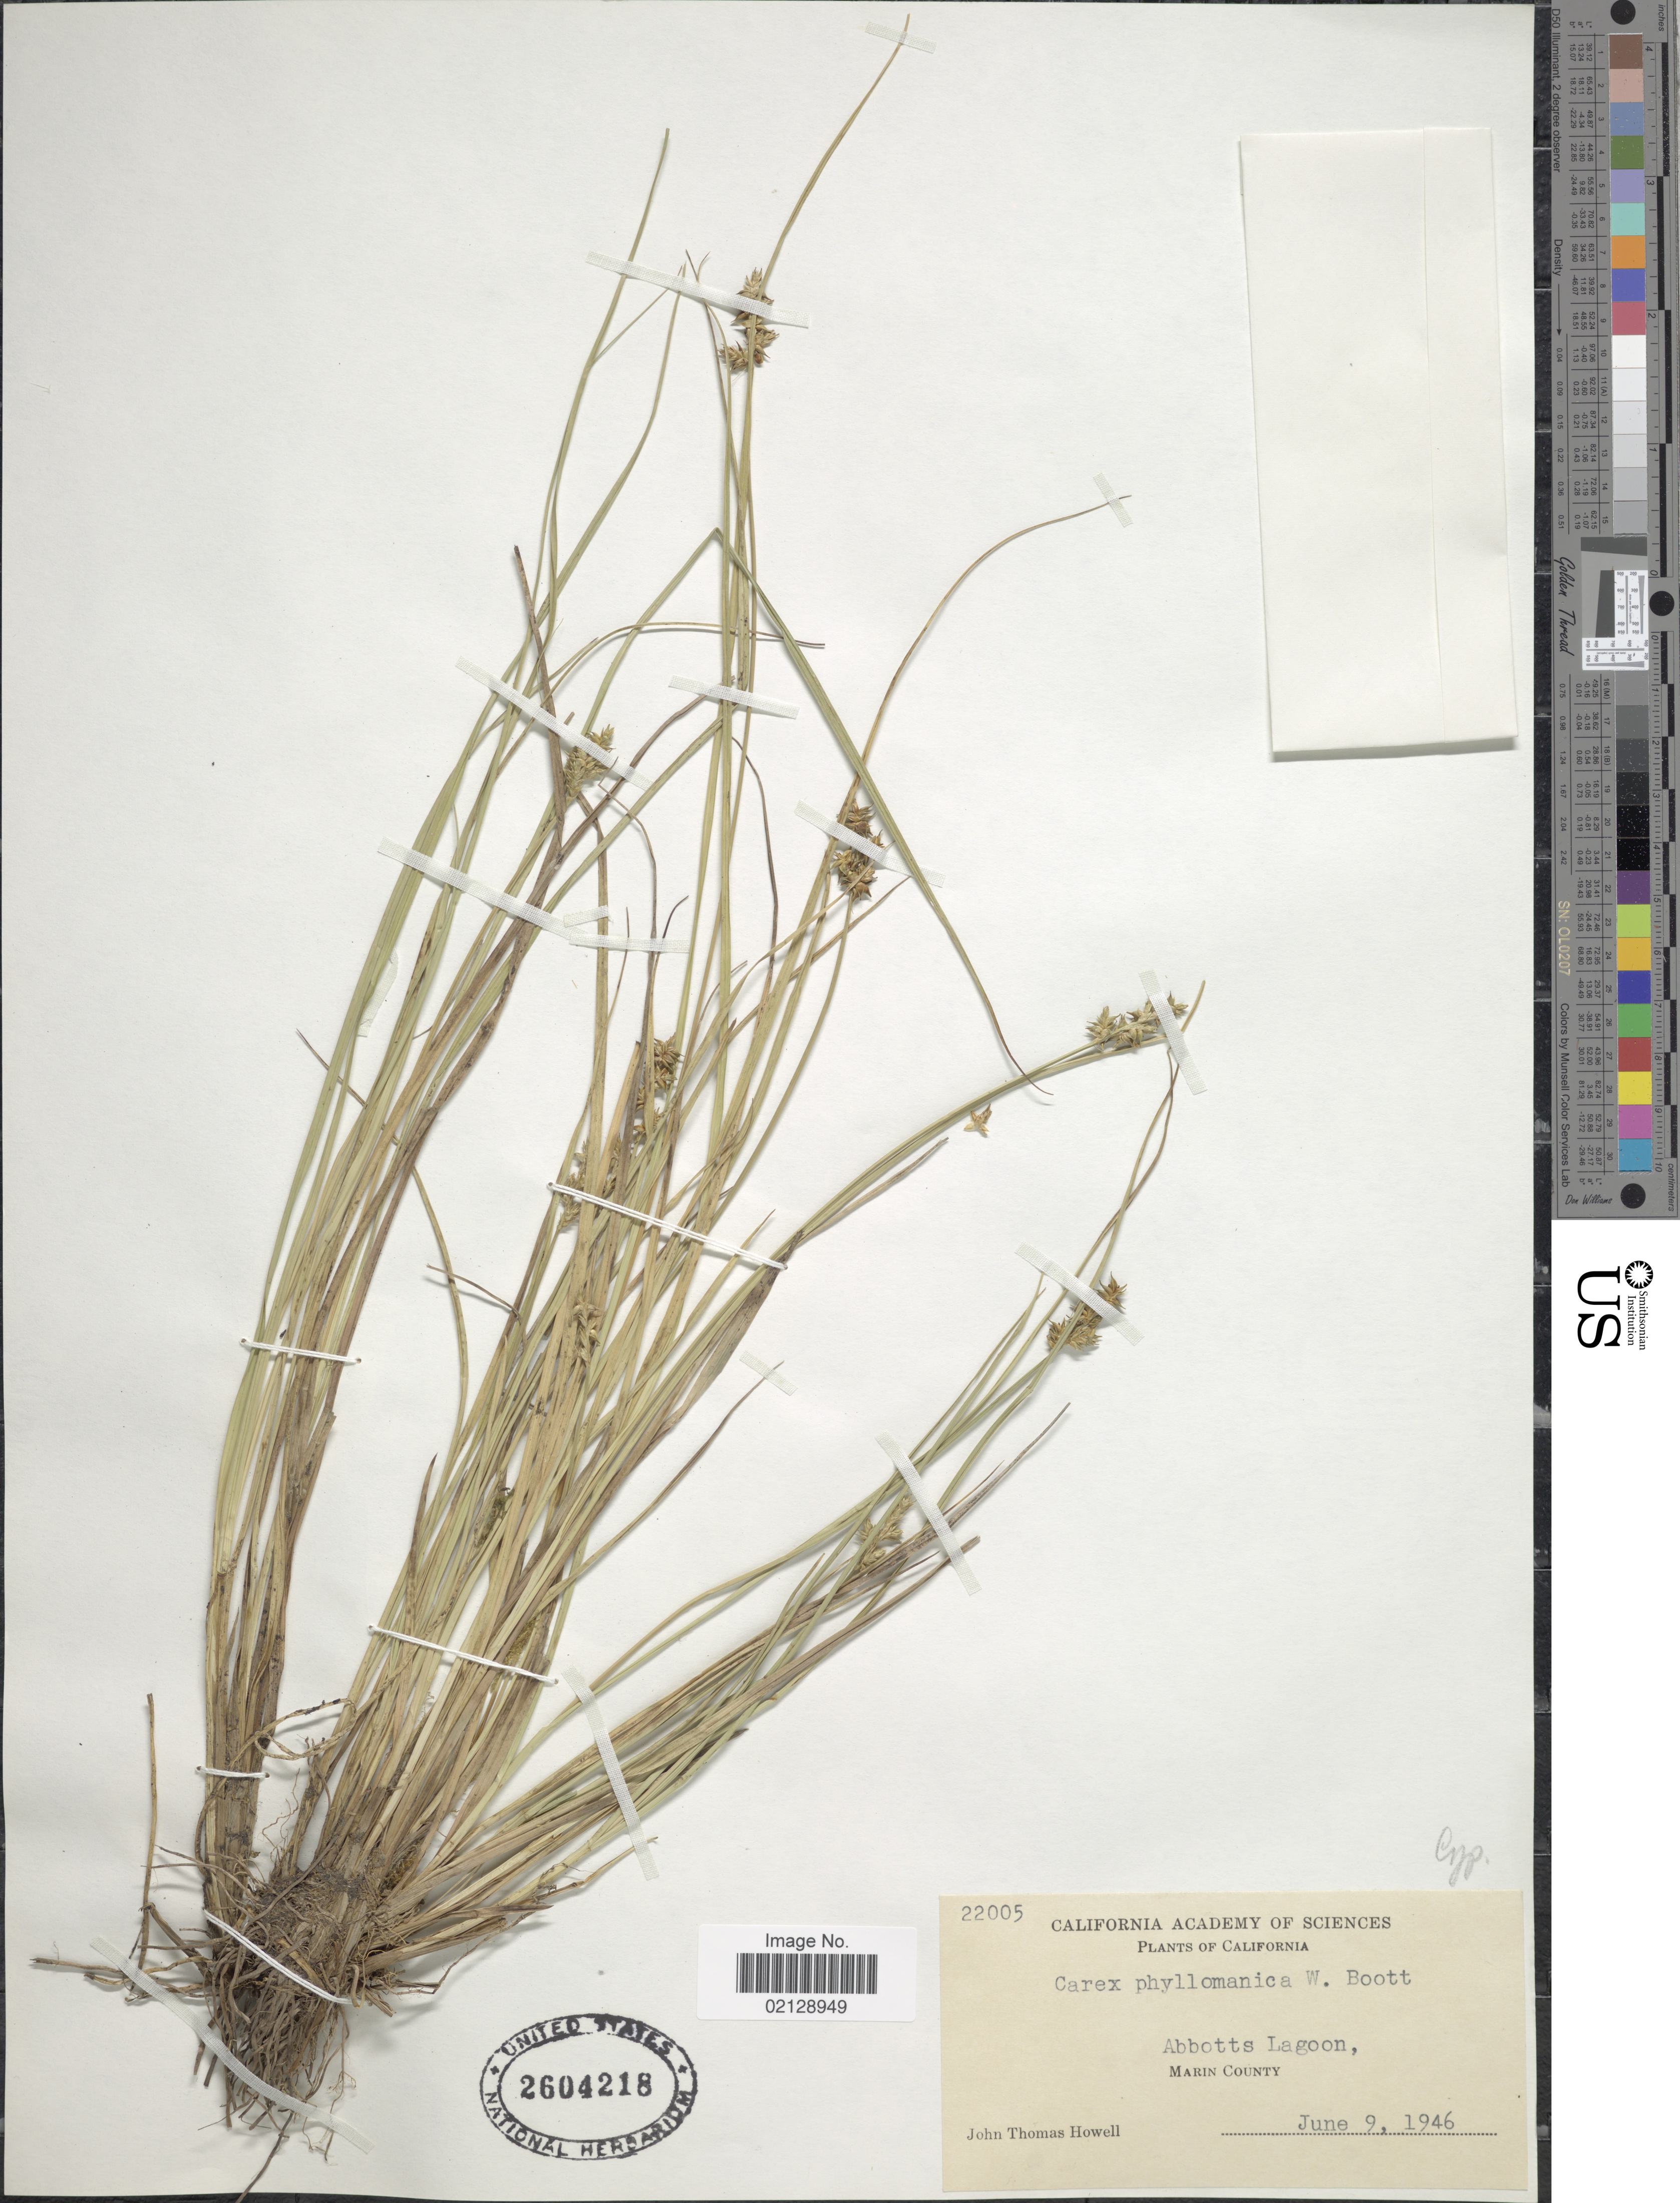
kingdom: Plantae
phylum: Tracheophyta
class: Liliopsida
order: Poales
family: Cyperaceae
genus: Carex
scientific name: Carex echinata subsp. phyllomanica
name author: (W. Boott) Reznicek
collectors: J. T. Howell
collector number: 22005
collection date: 1946-06-09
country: United States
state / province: California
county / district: Marin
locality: Abbotts Lagoon, Marin County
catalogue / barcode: US 2604218